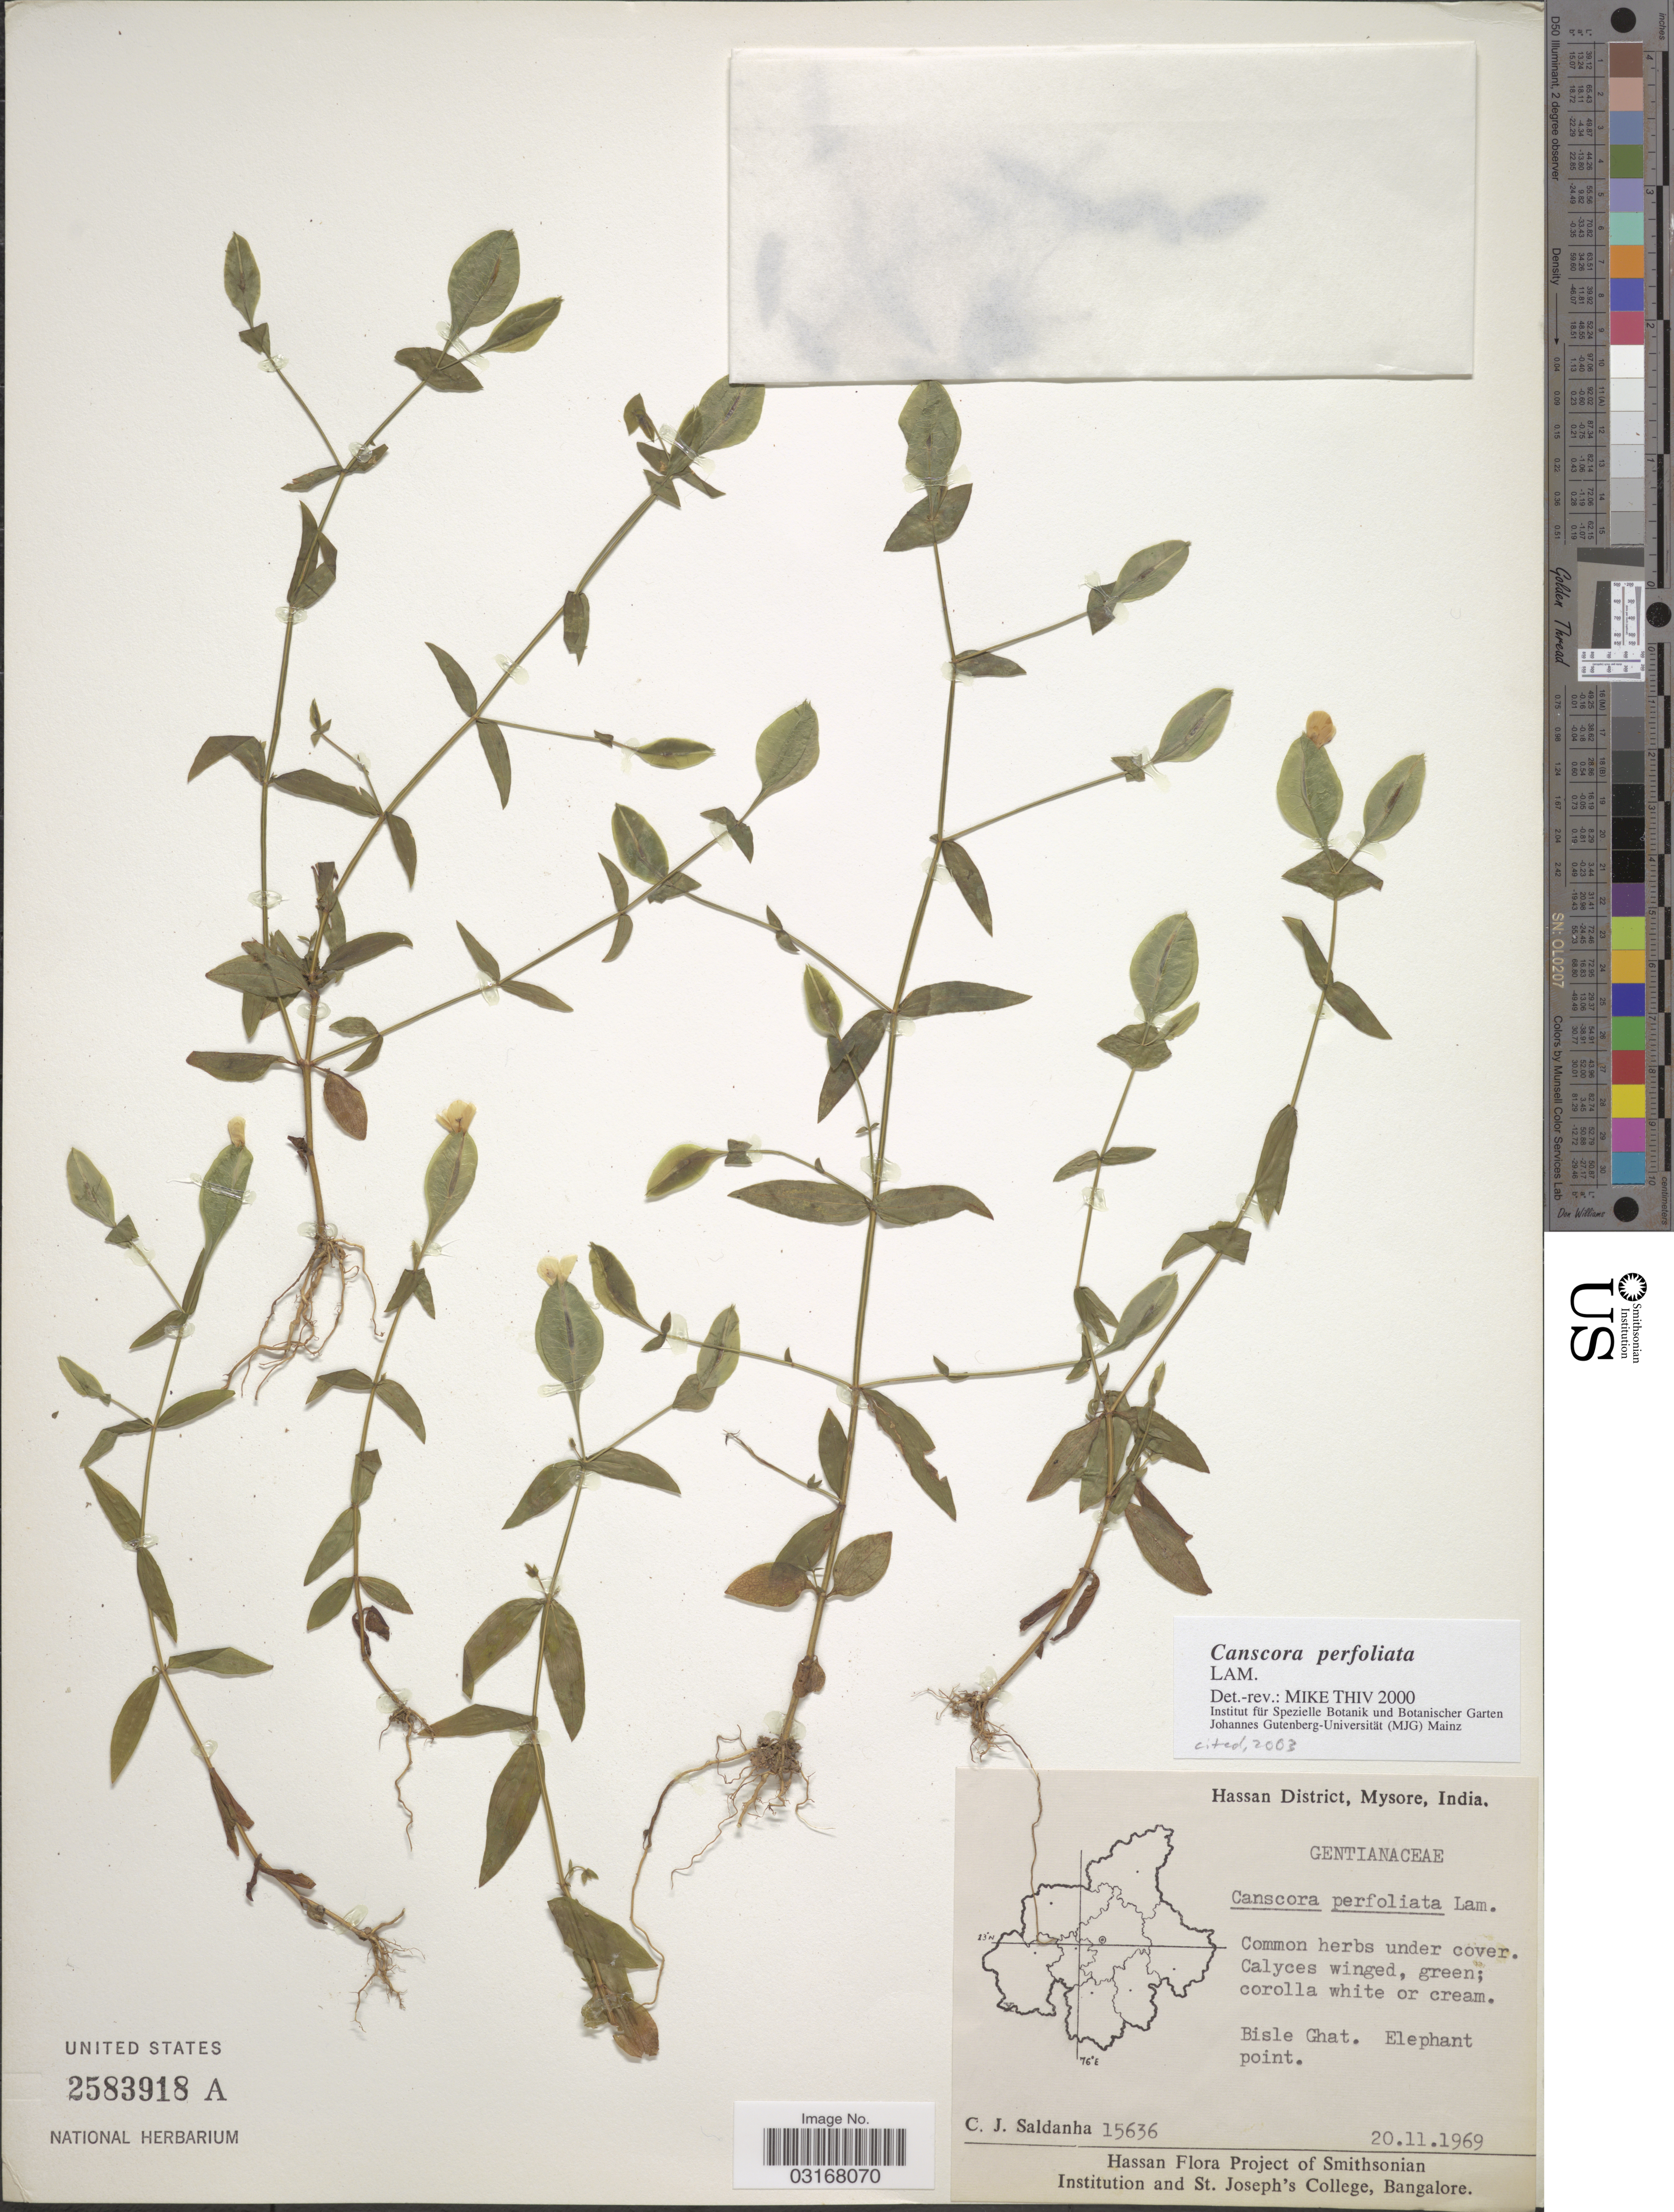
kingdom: Plantae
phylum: Tracheophyta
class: Magnoliopsida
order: Gentianales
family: Gentianaceae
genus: Canscora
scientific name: Canscora perfoliata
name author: Lam.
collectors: C. J. Saldanha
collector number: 15636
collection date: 1969-11-20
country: India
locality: Hassan District, Mysore. Bisle Ghat. Elephant point.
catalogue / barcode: US 2583918A